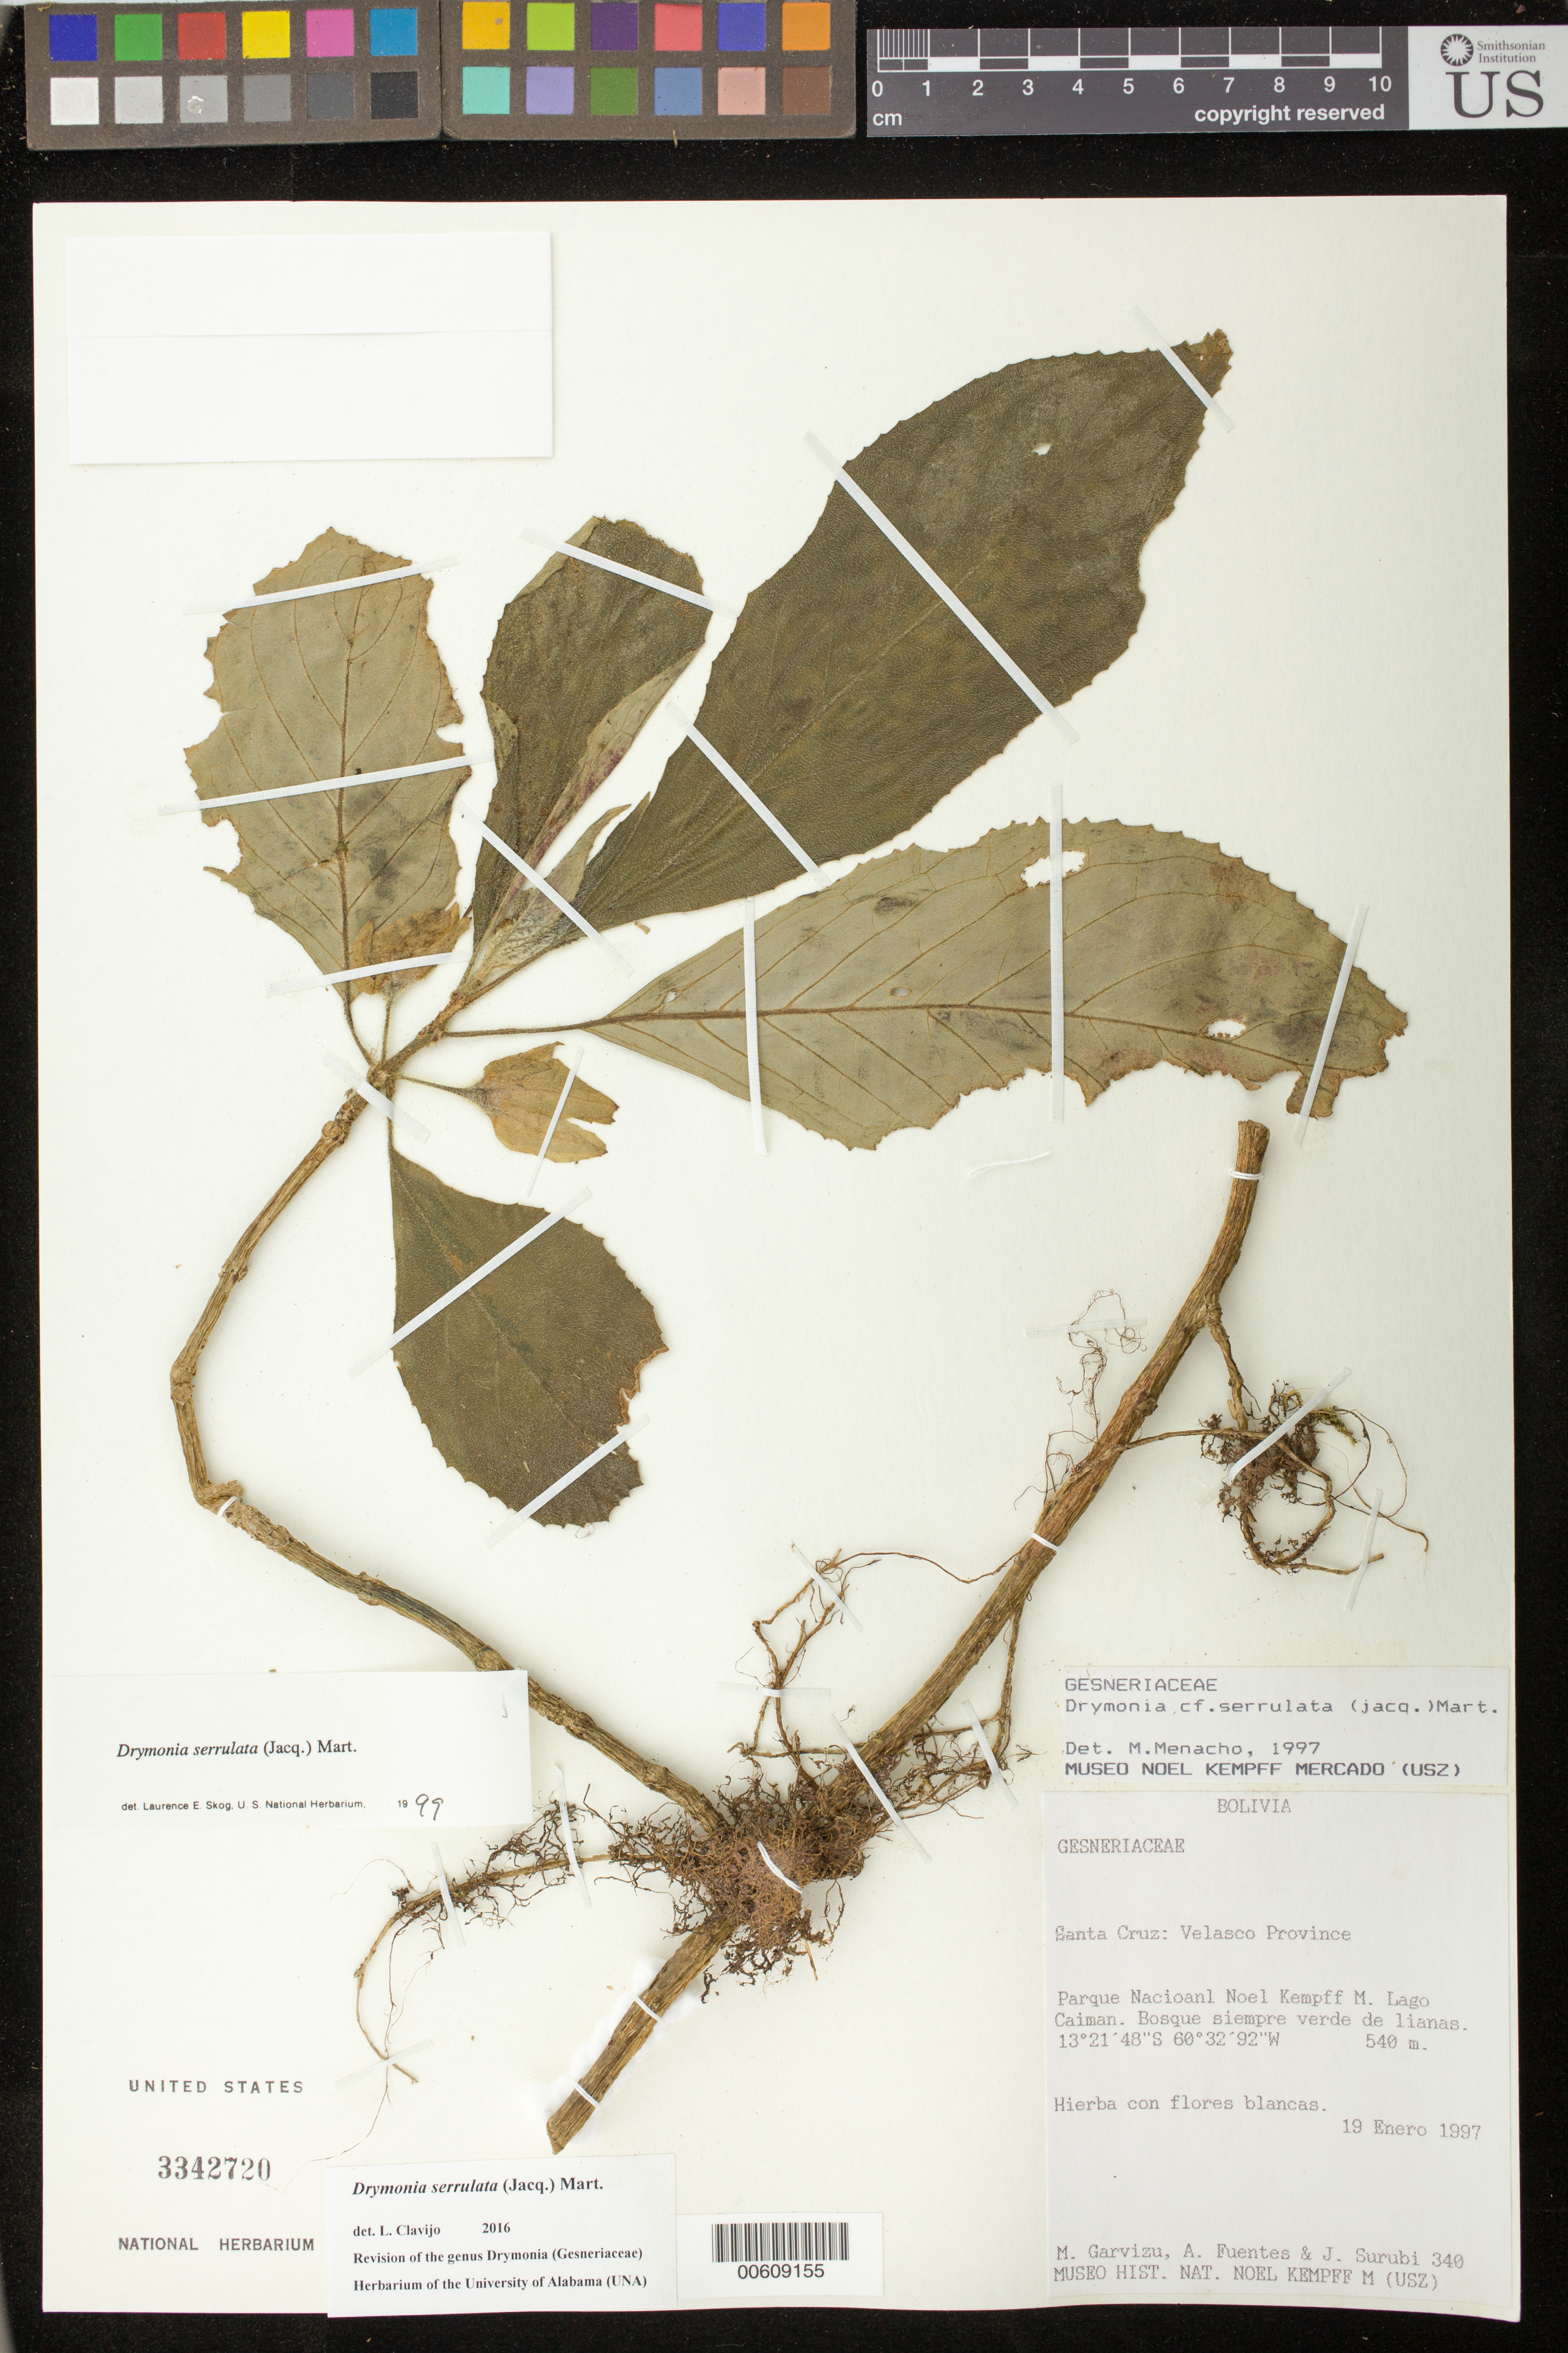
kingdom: Plantae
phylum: Tracheophyta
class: Magnoliopsida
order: Lamiales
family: Gesneriaceae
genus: Drymonia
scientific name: Drymonia serrulata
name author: (Jacq.) Mart.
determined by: Skog, Laurence E.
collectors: M. Garvizu, A. Fuentes & J. Surubi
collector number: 340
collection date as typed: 19 Jan 1997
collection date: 1997-01-19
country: Bolivia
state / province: Santa Cruz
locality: Prov. Velasco; Parque Nacional Noel Kempff M. Lago Caiman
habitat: Bosque siempre verde de lianas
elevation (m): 540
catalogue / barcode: US 3342720